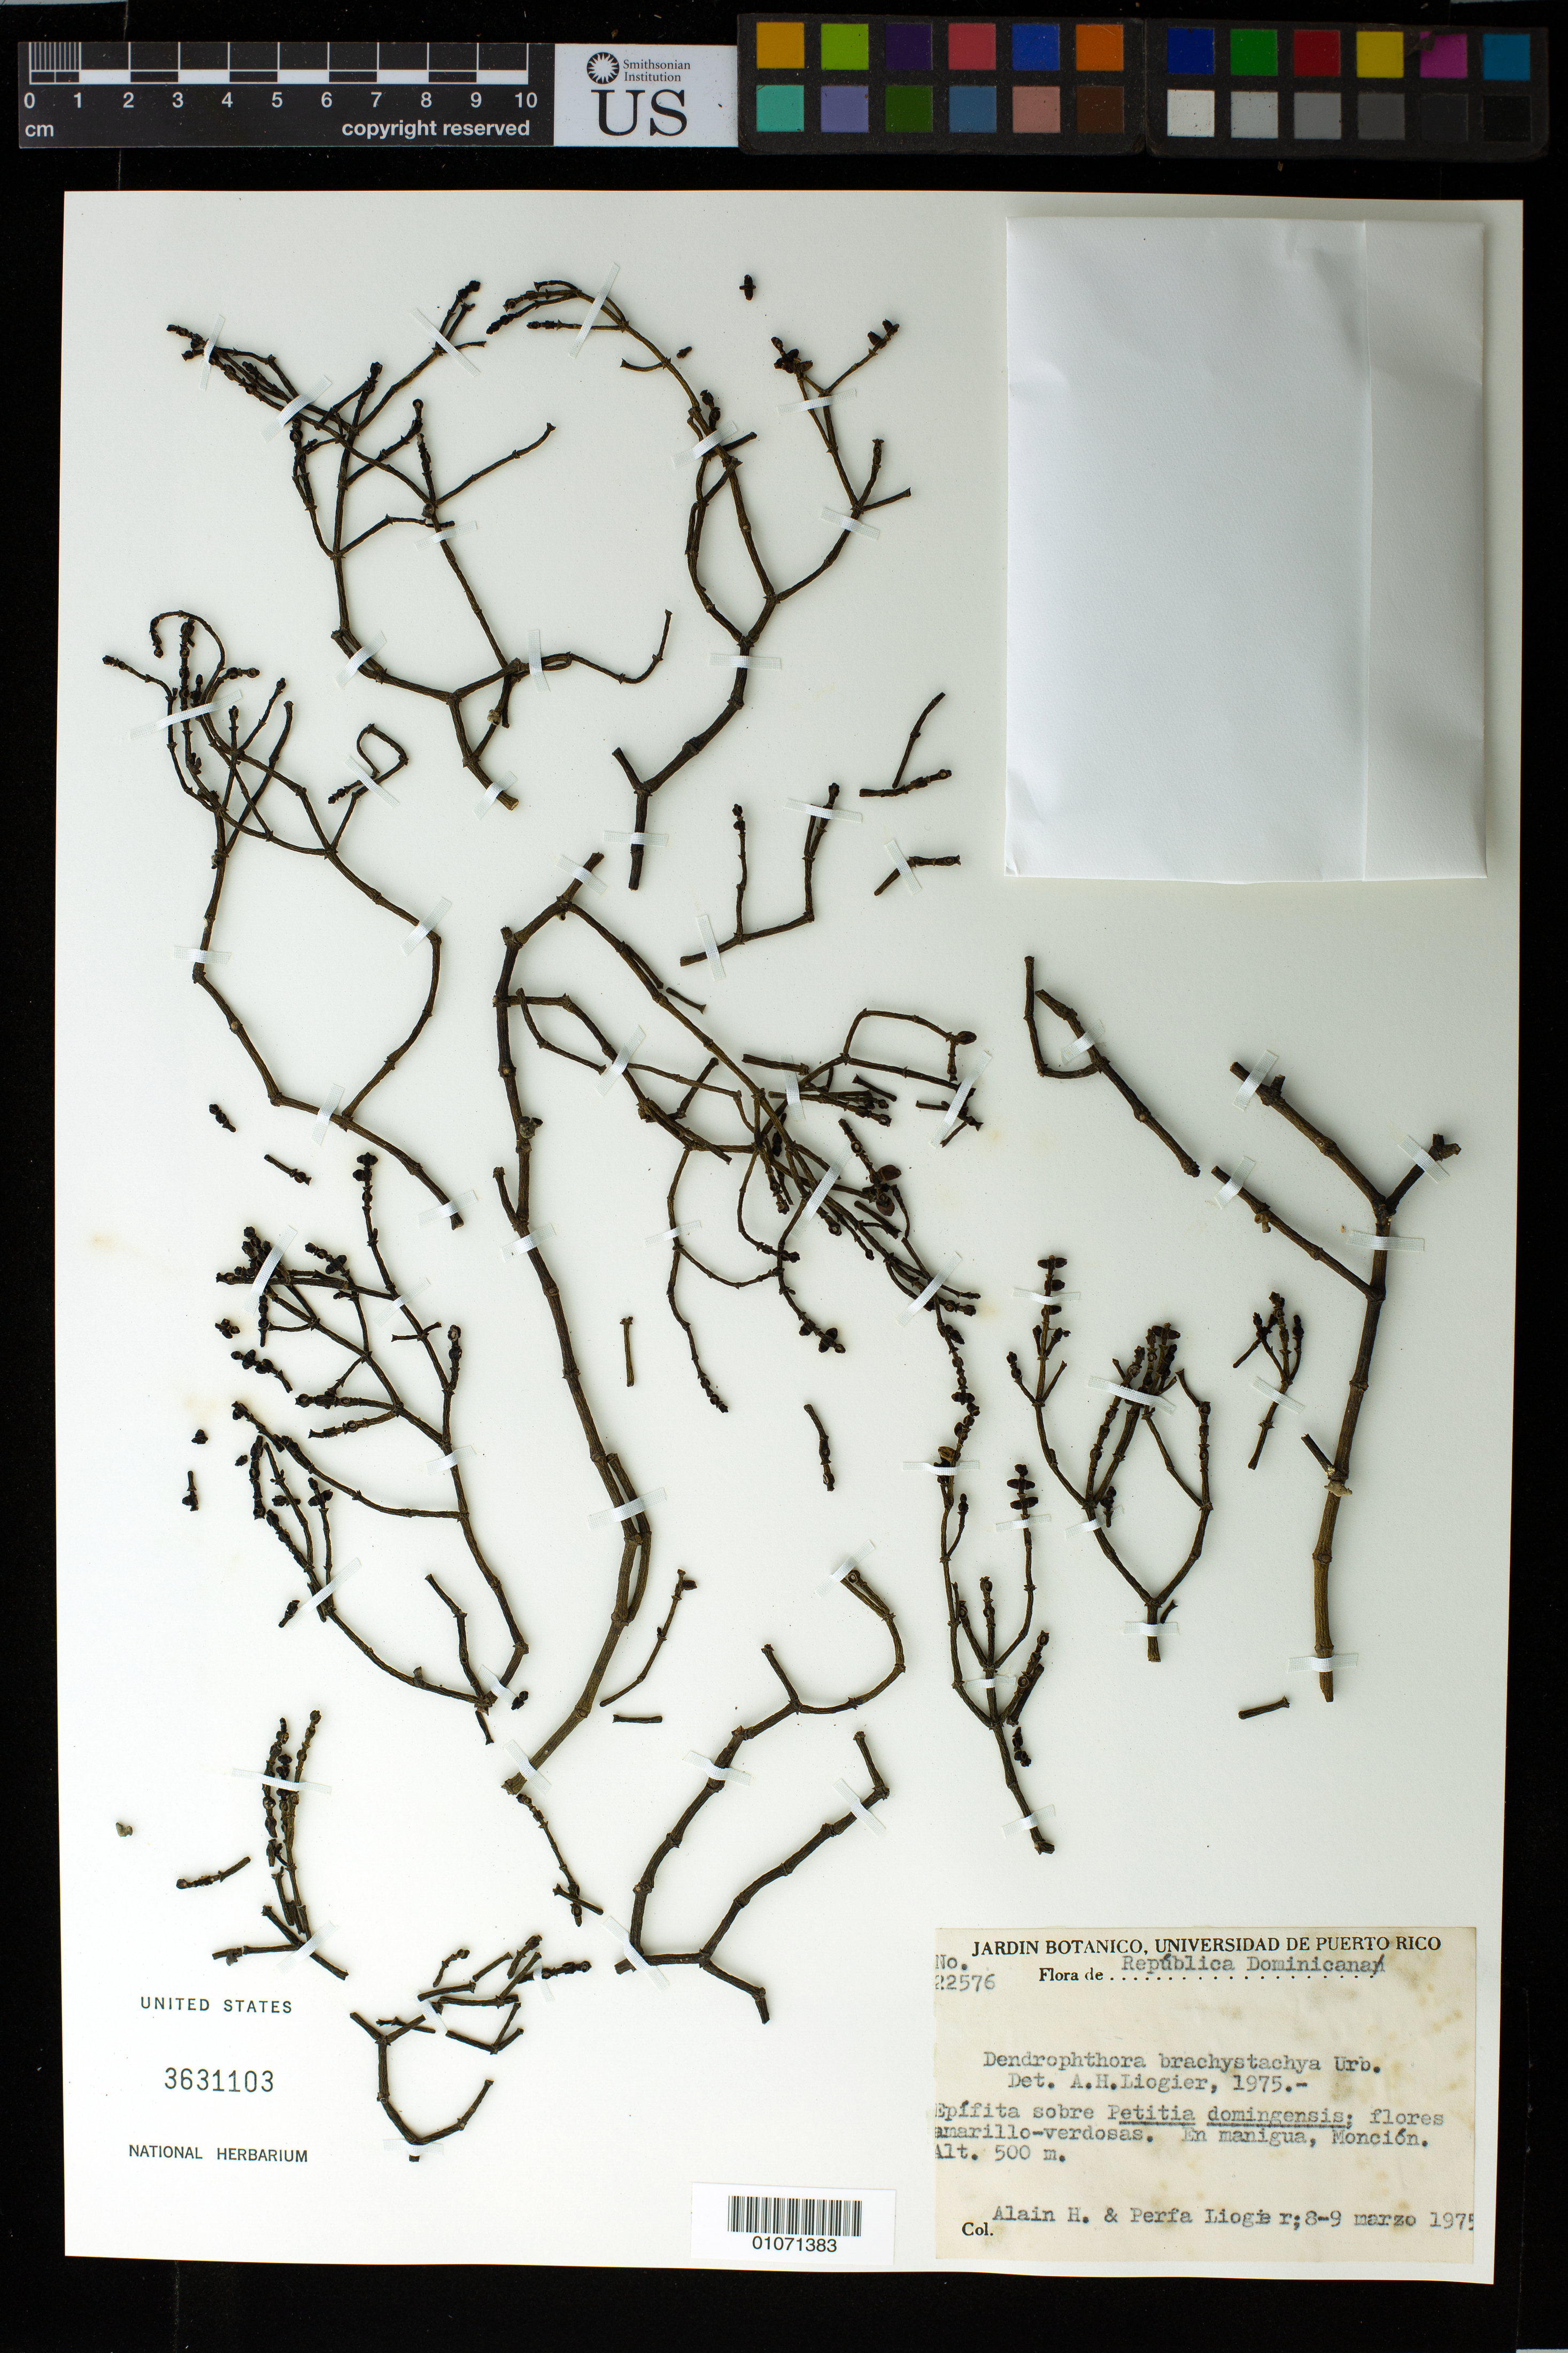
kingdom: Plantae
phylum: Tracheophyta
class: Magnoliopsida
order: Santalales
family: Viscaceae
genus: Dendrophthora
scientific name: Dendrophthora brachystachya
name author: Urb.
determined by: Liogier, Alain H.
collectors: A. H. Liogier & M. P. Liogier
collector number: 22576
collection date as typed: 08 Mar 1975 to 09 Mar 1975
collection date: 1975-03-08/1975-03-09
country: Dominican Republic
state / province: Santiago Rodríguez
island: Hispaniola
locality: Monción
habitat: In manigua; sobre Petitia domingensis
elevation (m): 500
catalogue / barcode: US 3631103